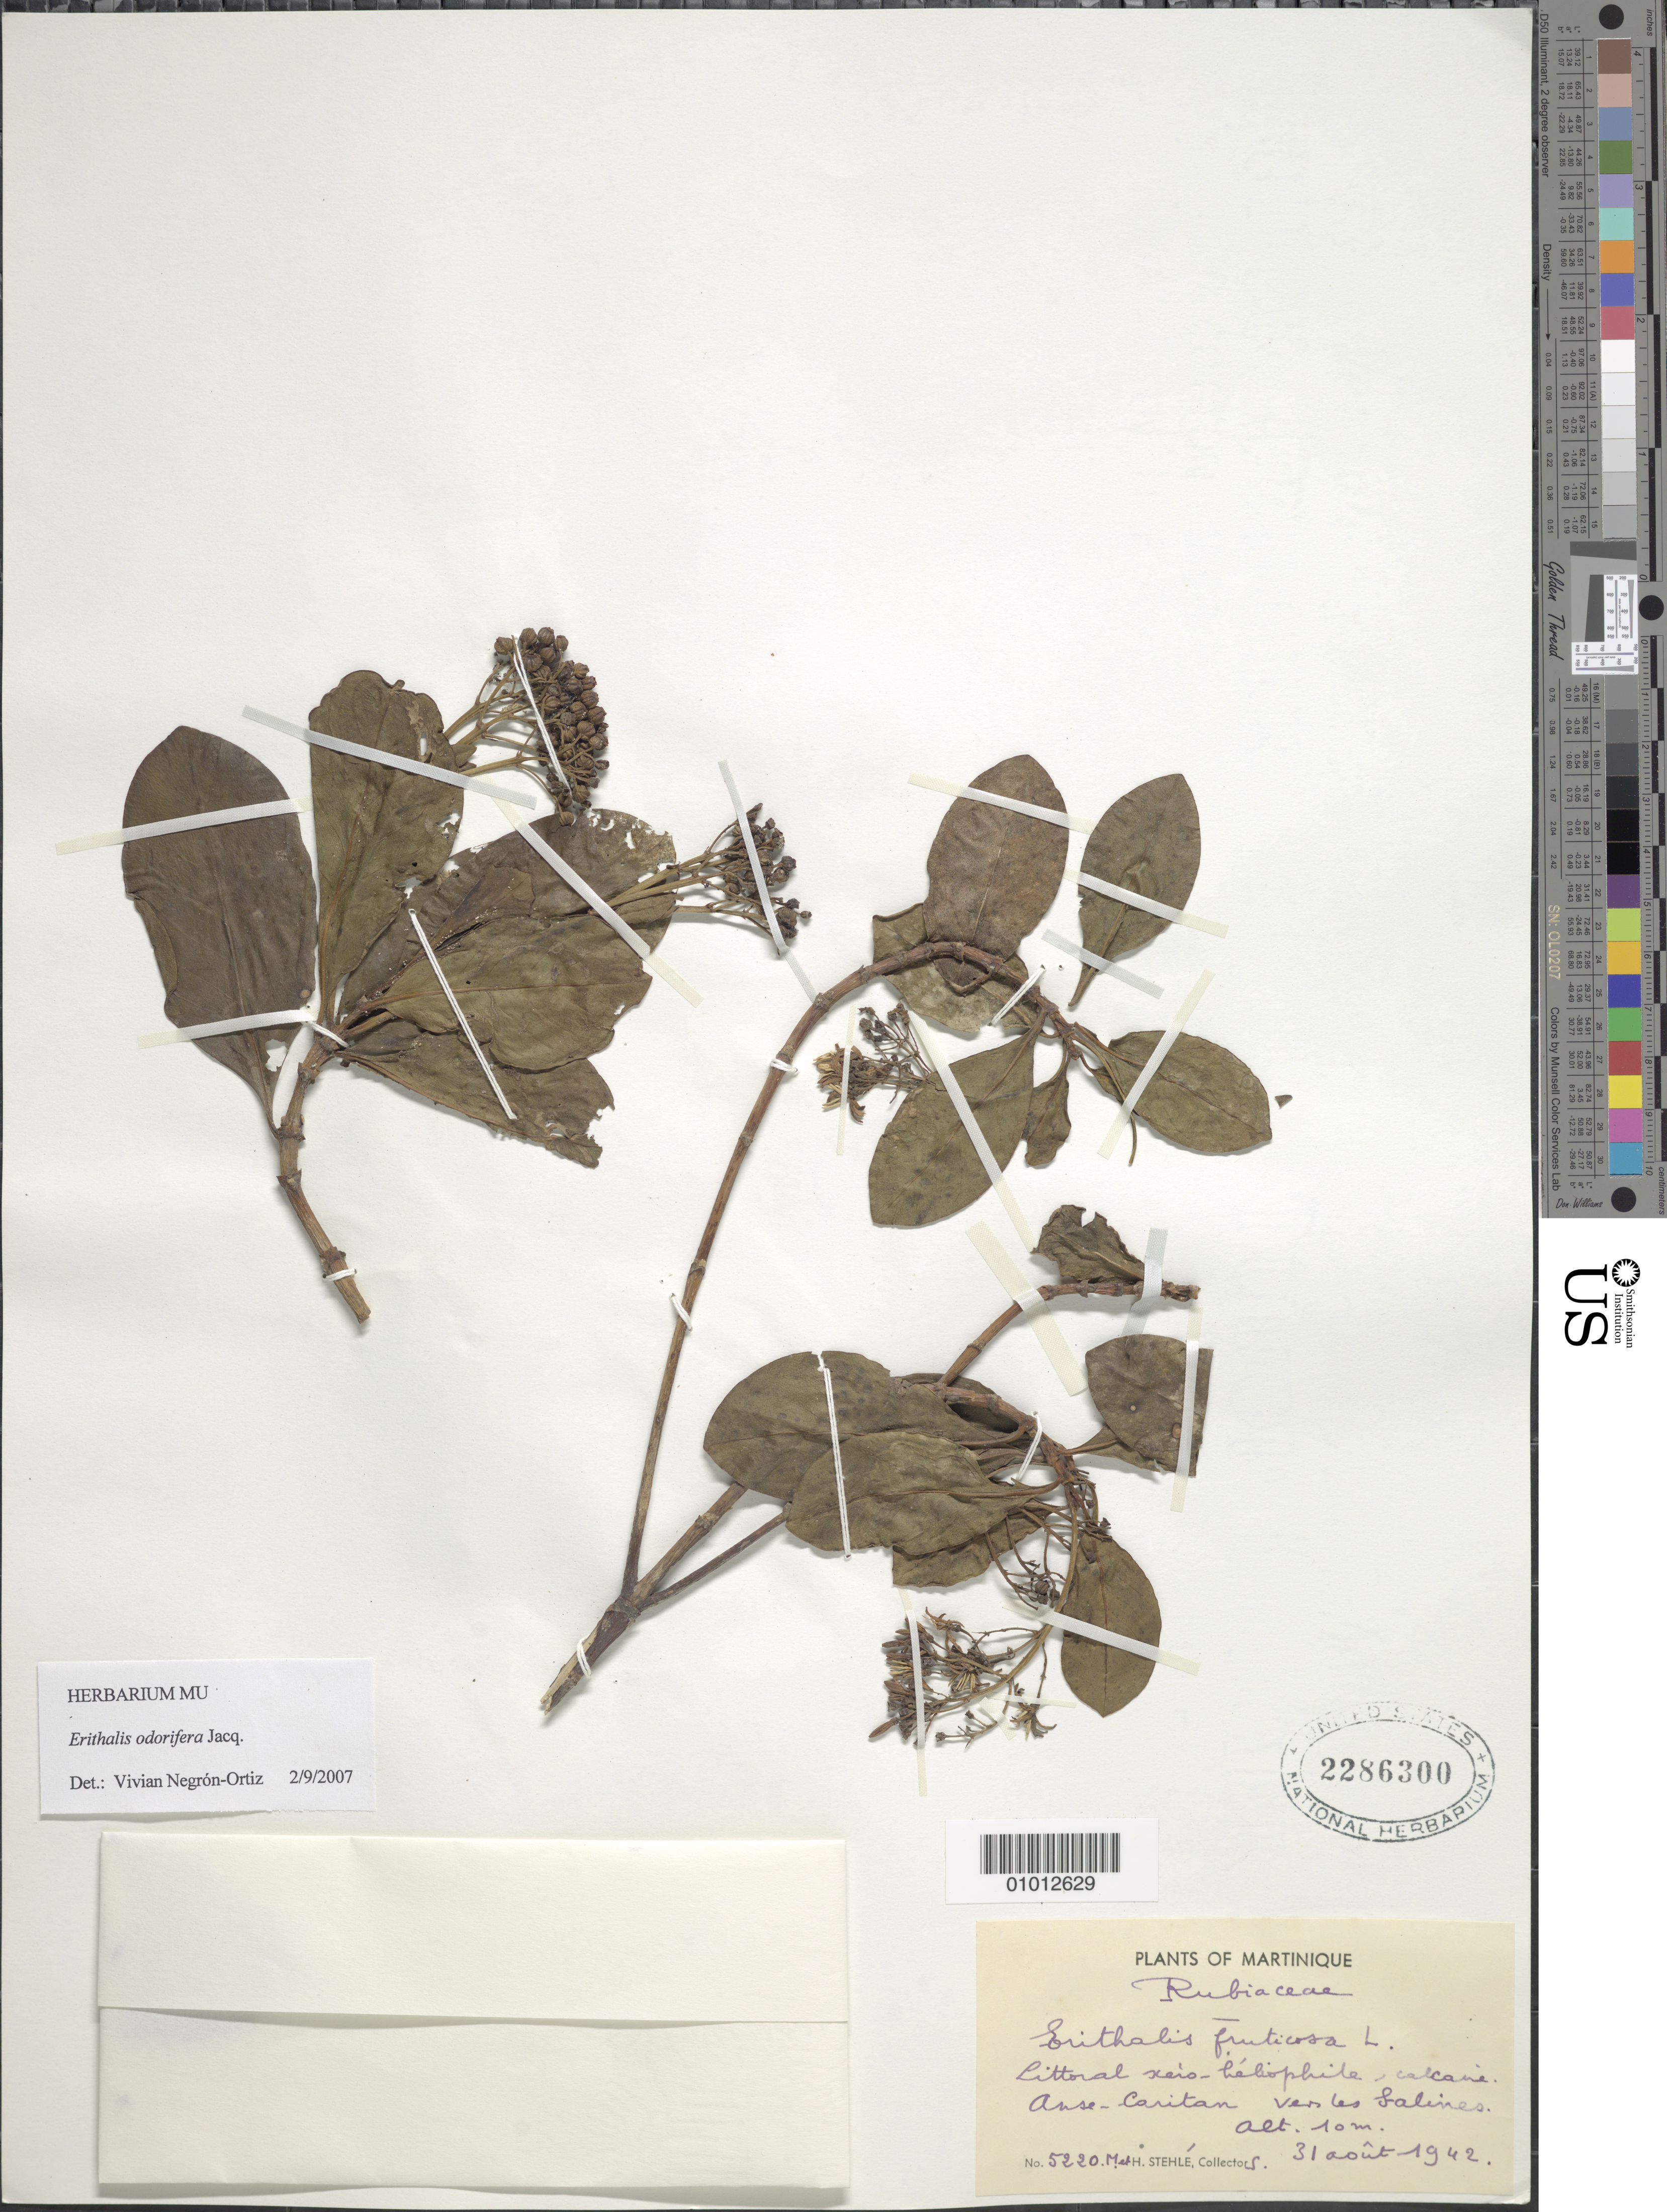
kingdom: Plantae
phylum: Tracheophyta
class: Magnoliopsida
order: Gentianales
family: Rubiaceae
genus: Erithalis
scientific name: Erithalis odorifera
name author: Jacq.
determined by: Negrón-Ortiz, V.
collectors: H. Stehlé & M. Stehlé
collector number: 5220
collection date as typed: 31 Aug 1942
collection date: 1942-08-31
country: Martinique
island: Martinique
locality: Anse-Caritan vrs les Salines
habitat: Littoral xero-héliophile, calcaire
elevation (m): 10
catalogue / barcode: US 2286300